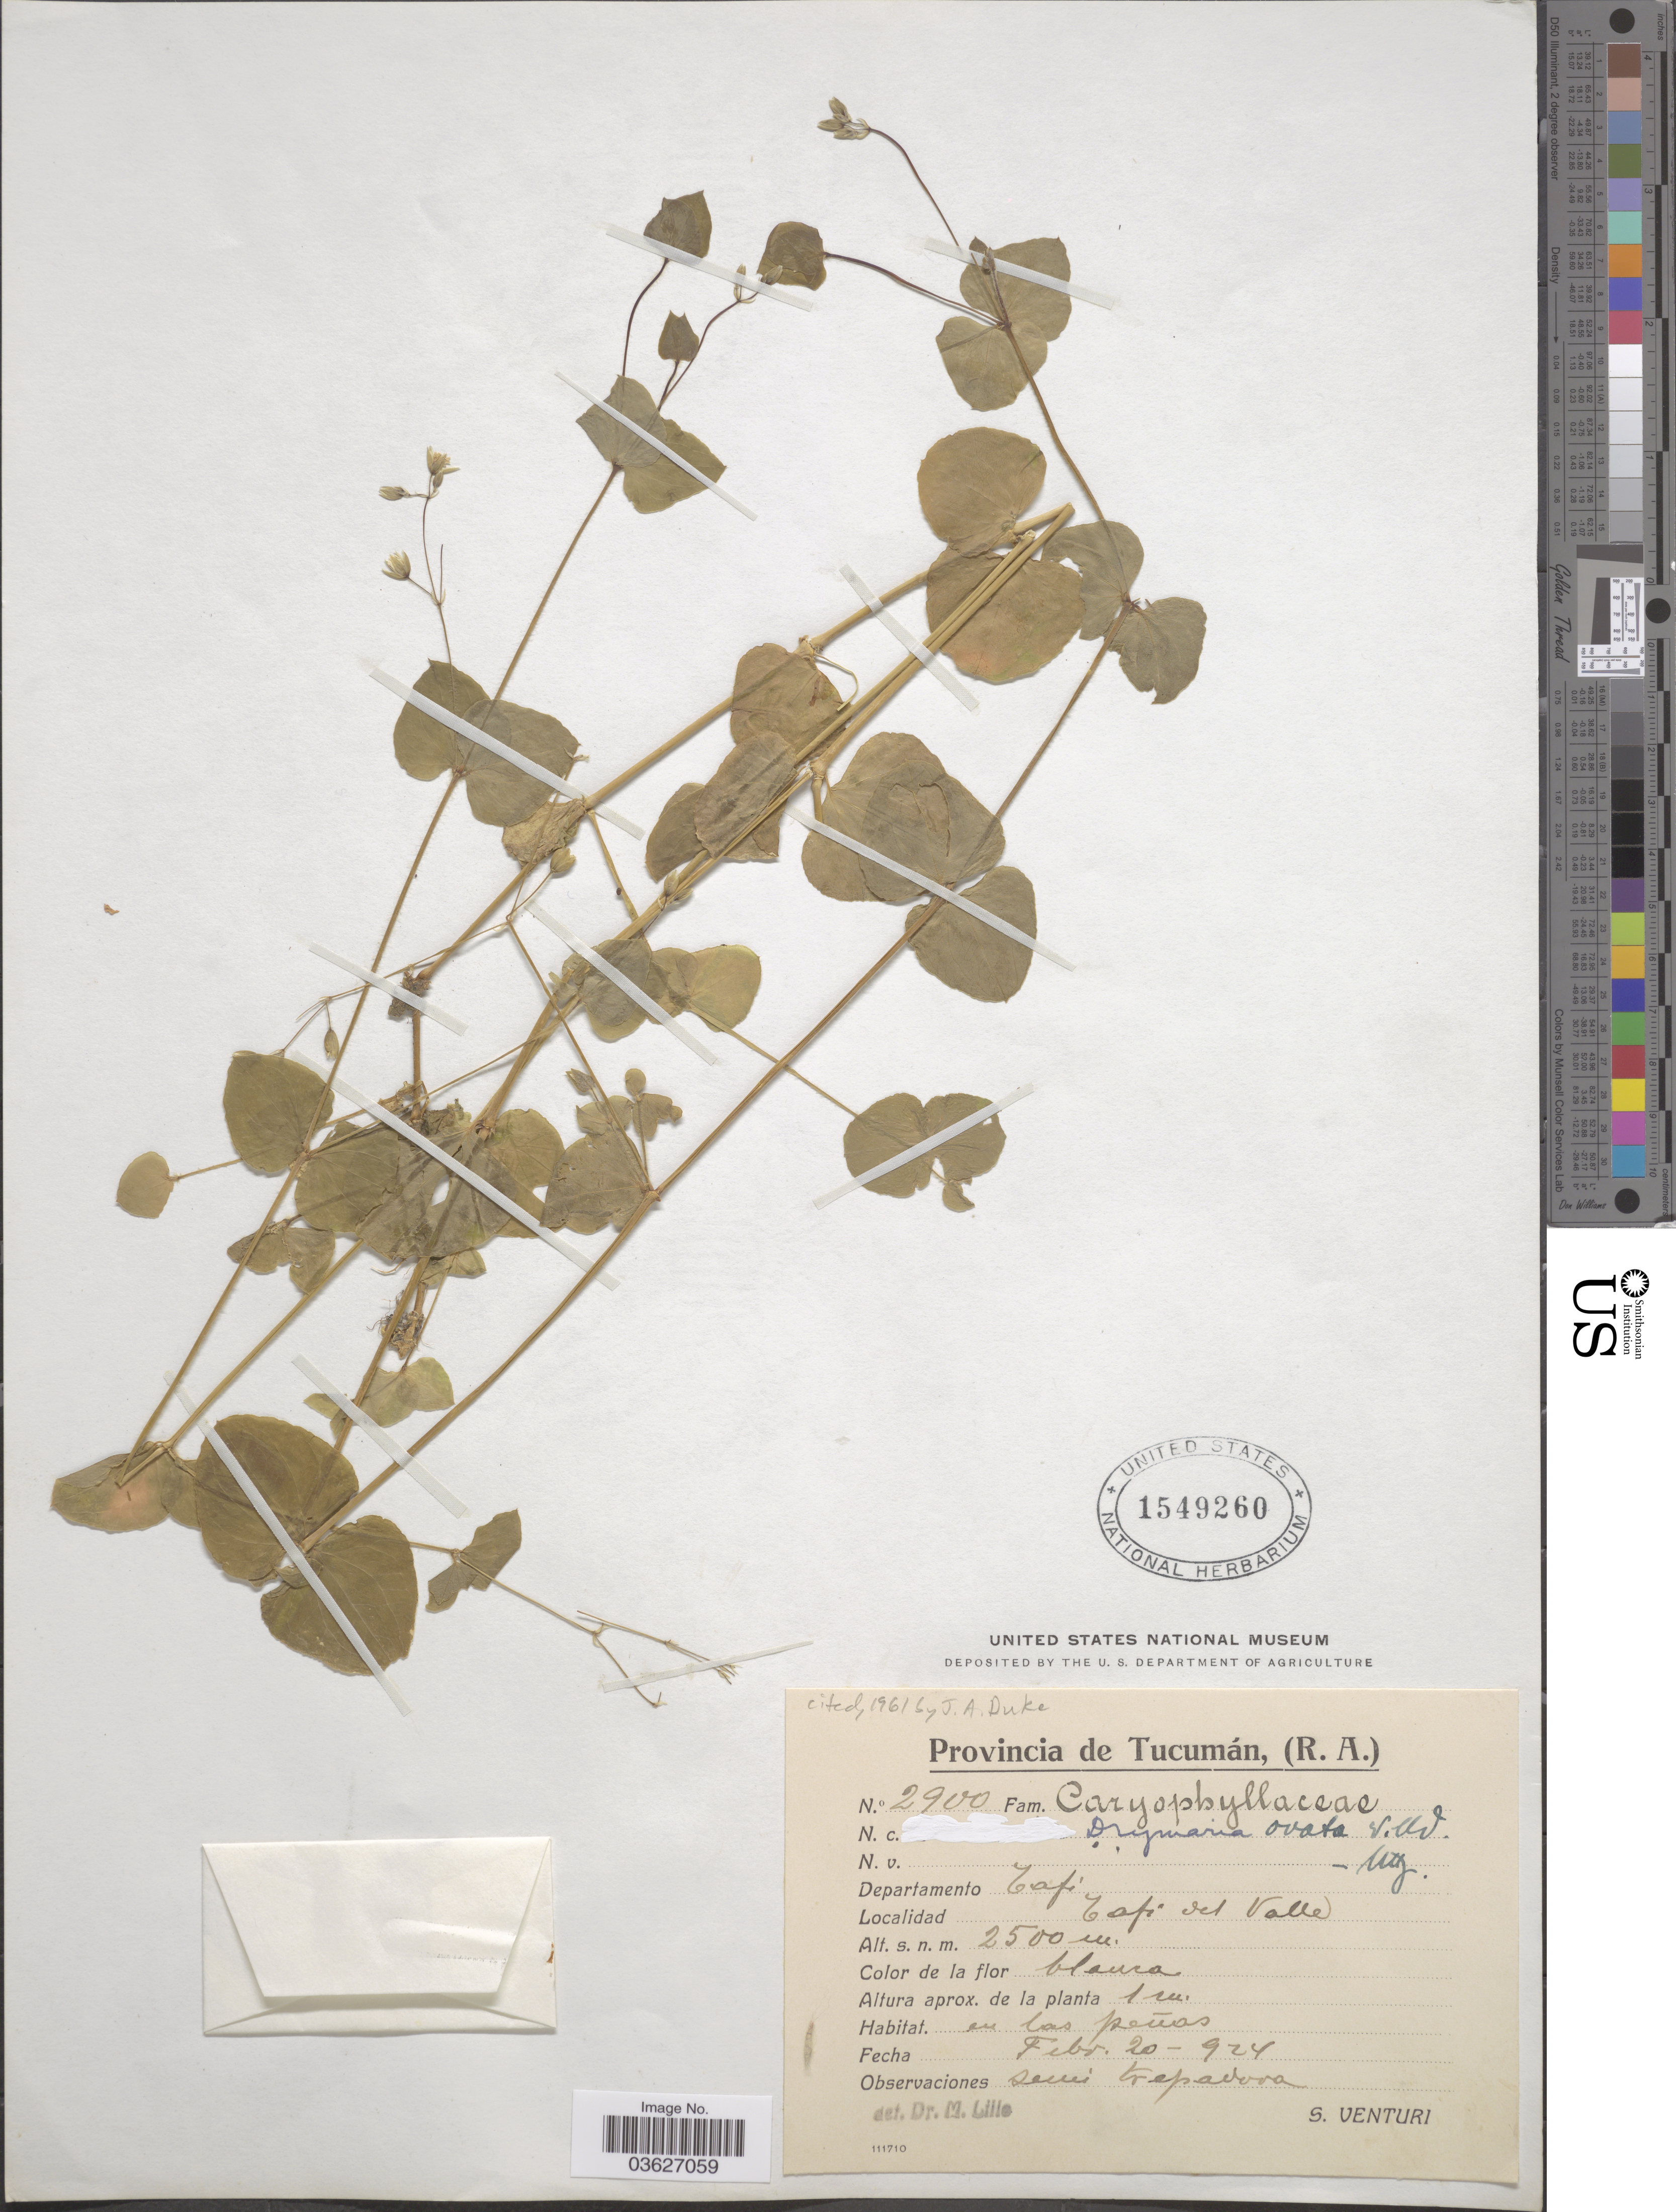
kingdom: Plantae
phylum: Tracheophyta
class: Magnoliopsida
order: Caryophyllales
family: Caryophyllaceae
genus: Drymaria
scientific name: Drymaria ovata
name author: Humb. & Bonpl. ex Schult.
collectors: S. Venturi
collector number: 2900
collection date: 1924-02-20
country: Argentina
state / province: Tucuman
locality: Departamento Tafi. Tafi del Valle.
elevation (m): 2500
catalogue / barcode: US 1549260